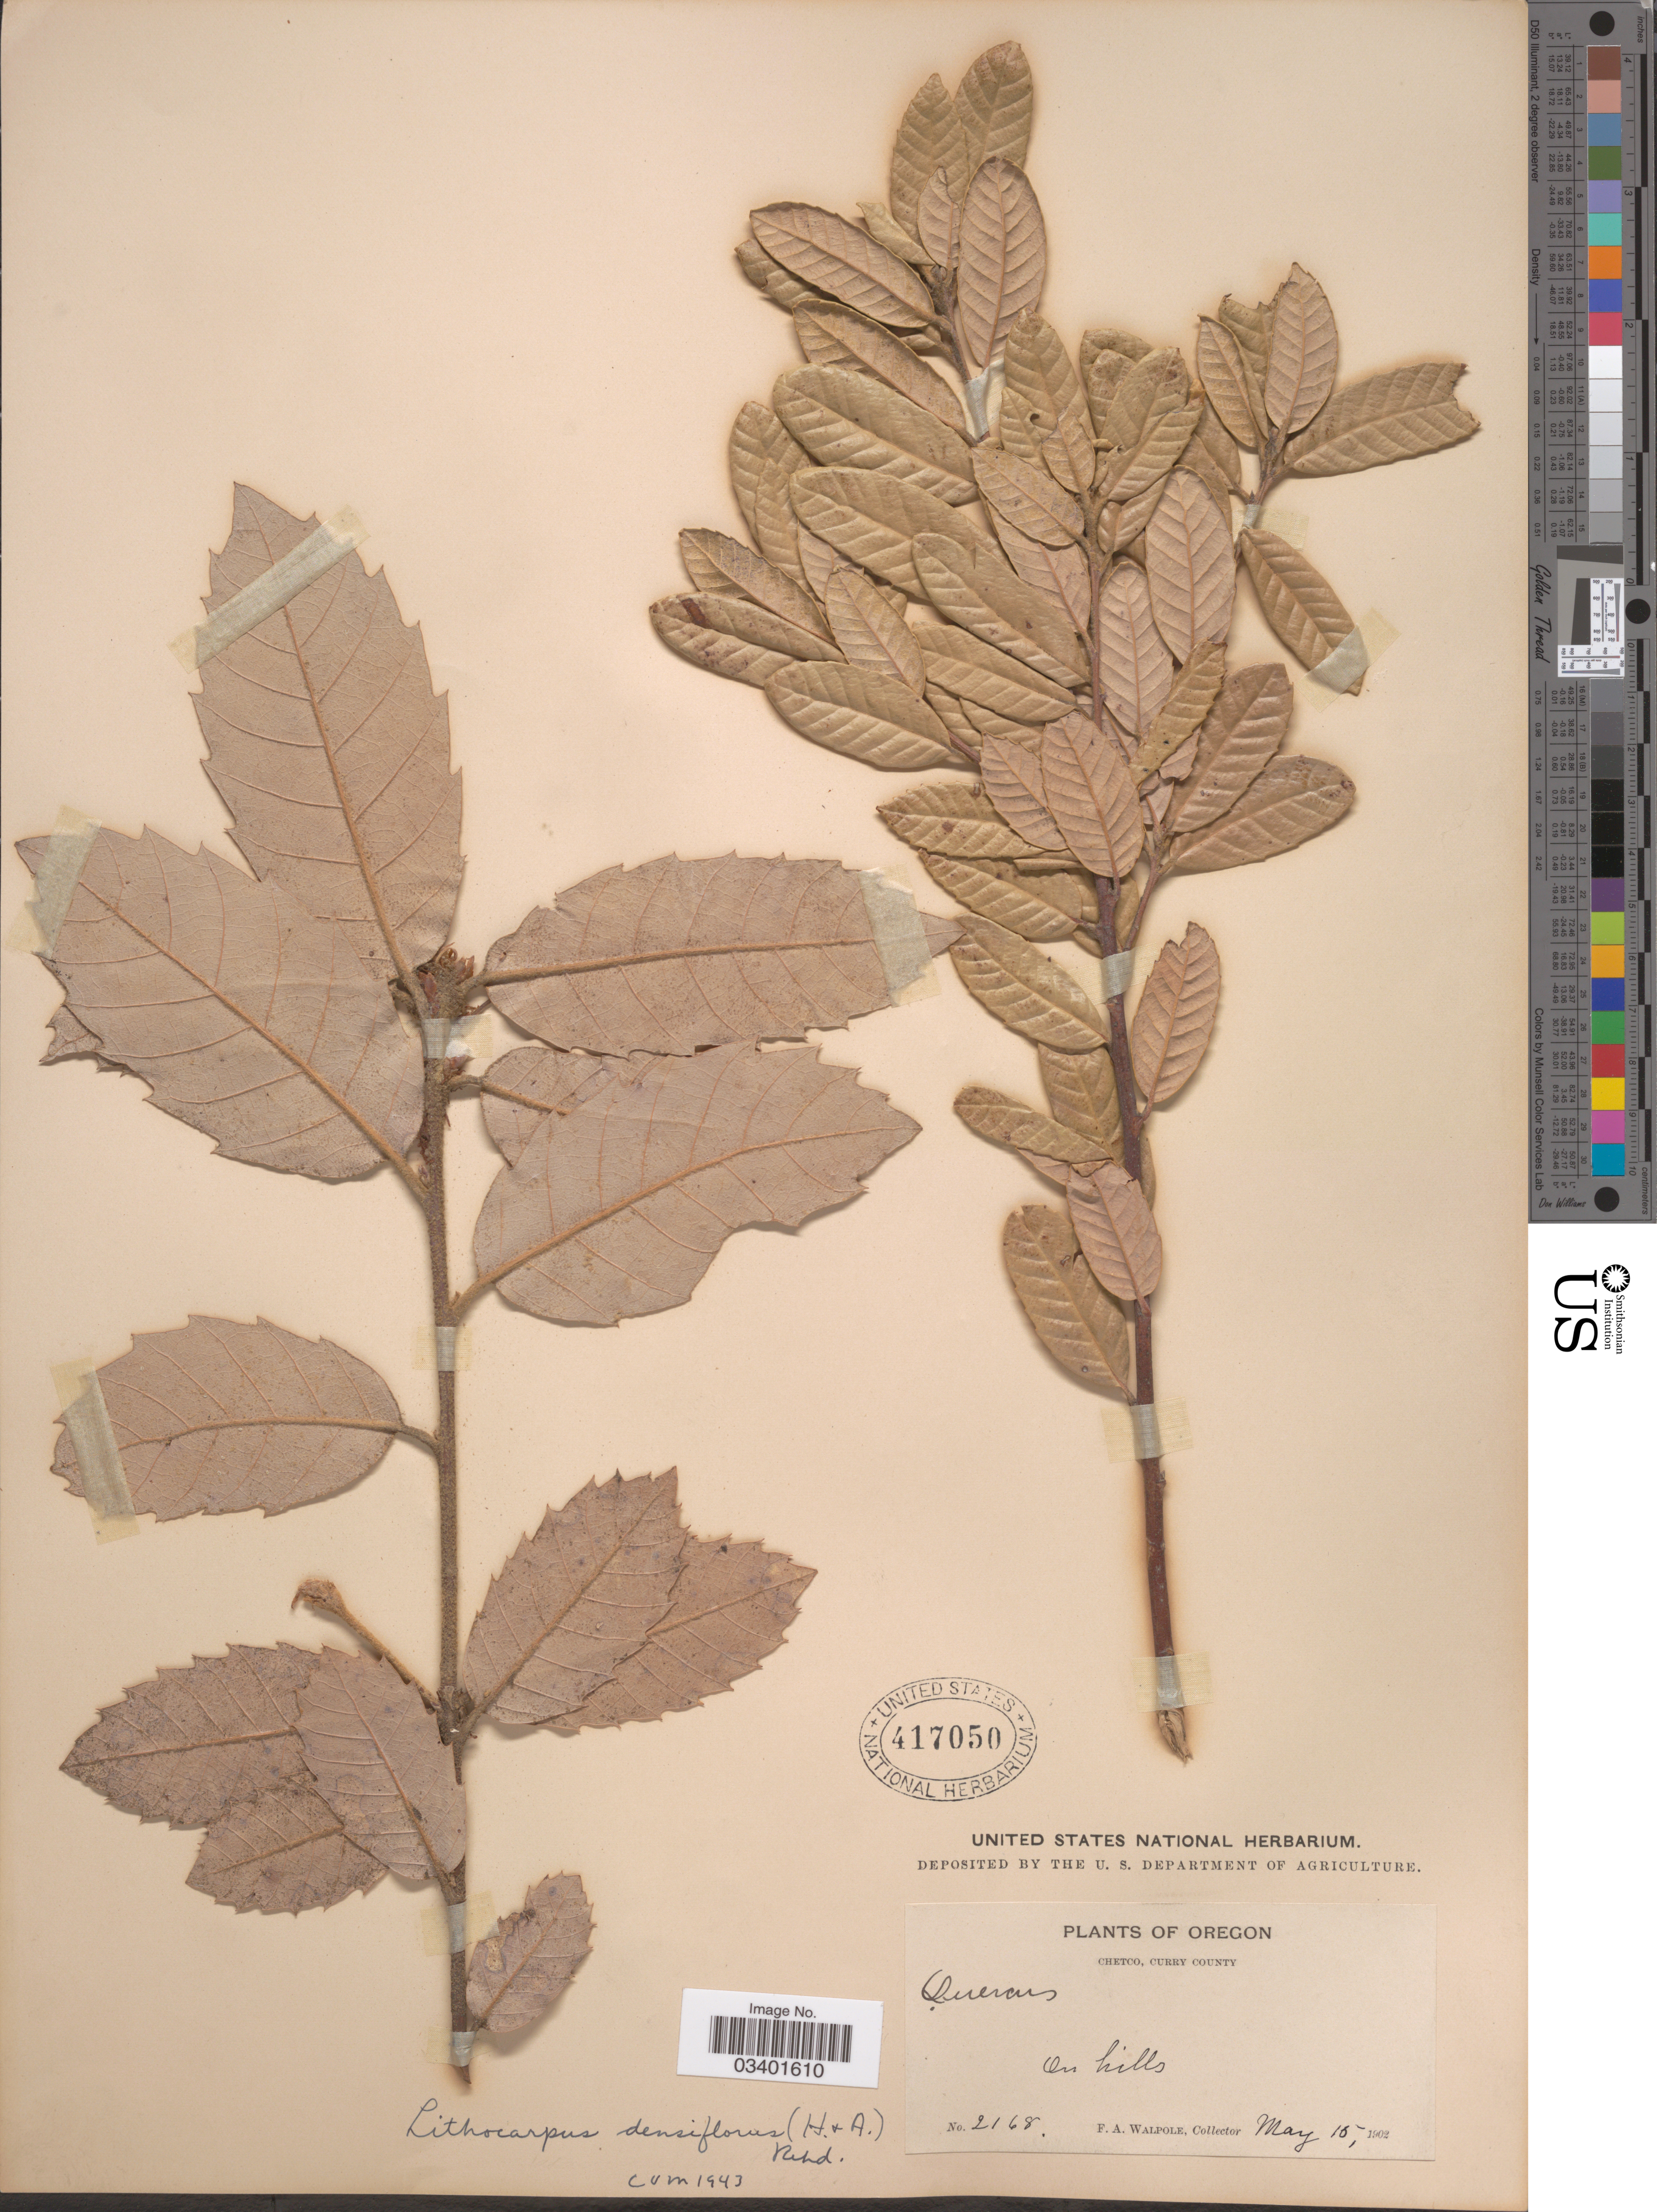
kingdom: Plantae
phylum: Tracheophyta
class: Magnoliopsida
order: Fagales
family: Fagaceae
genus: Notholithocarpus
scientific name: Notholithocarpus densiflorus var. densiflorus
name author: (Hook. & Arn.) P. S. Manos et al.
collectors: F. Walpole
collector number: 2168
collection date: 1902-05-15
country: United States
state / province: Oregon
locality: Chetco, Curry County. On hills.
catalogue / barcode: US 417050